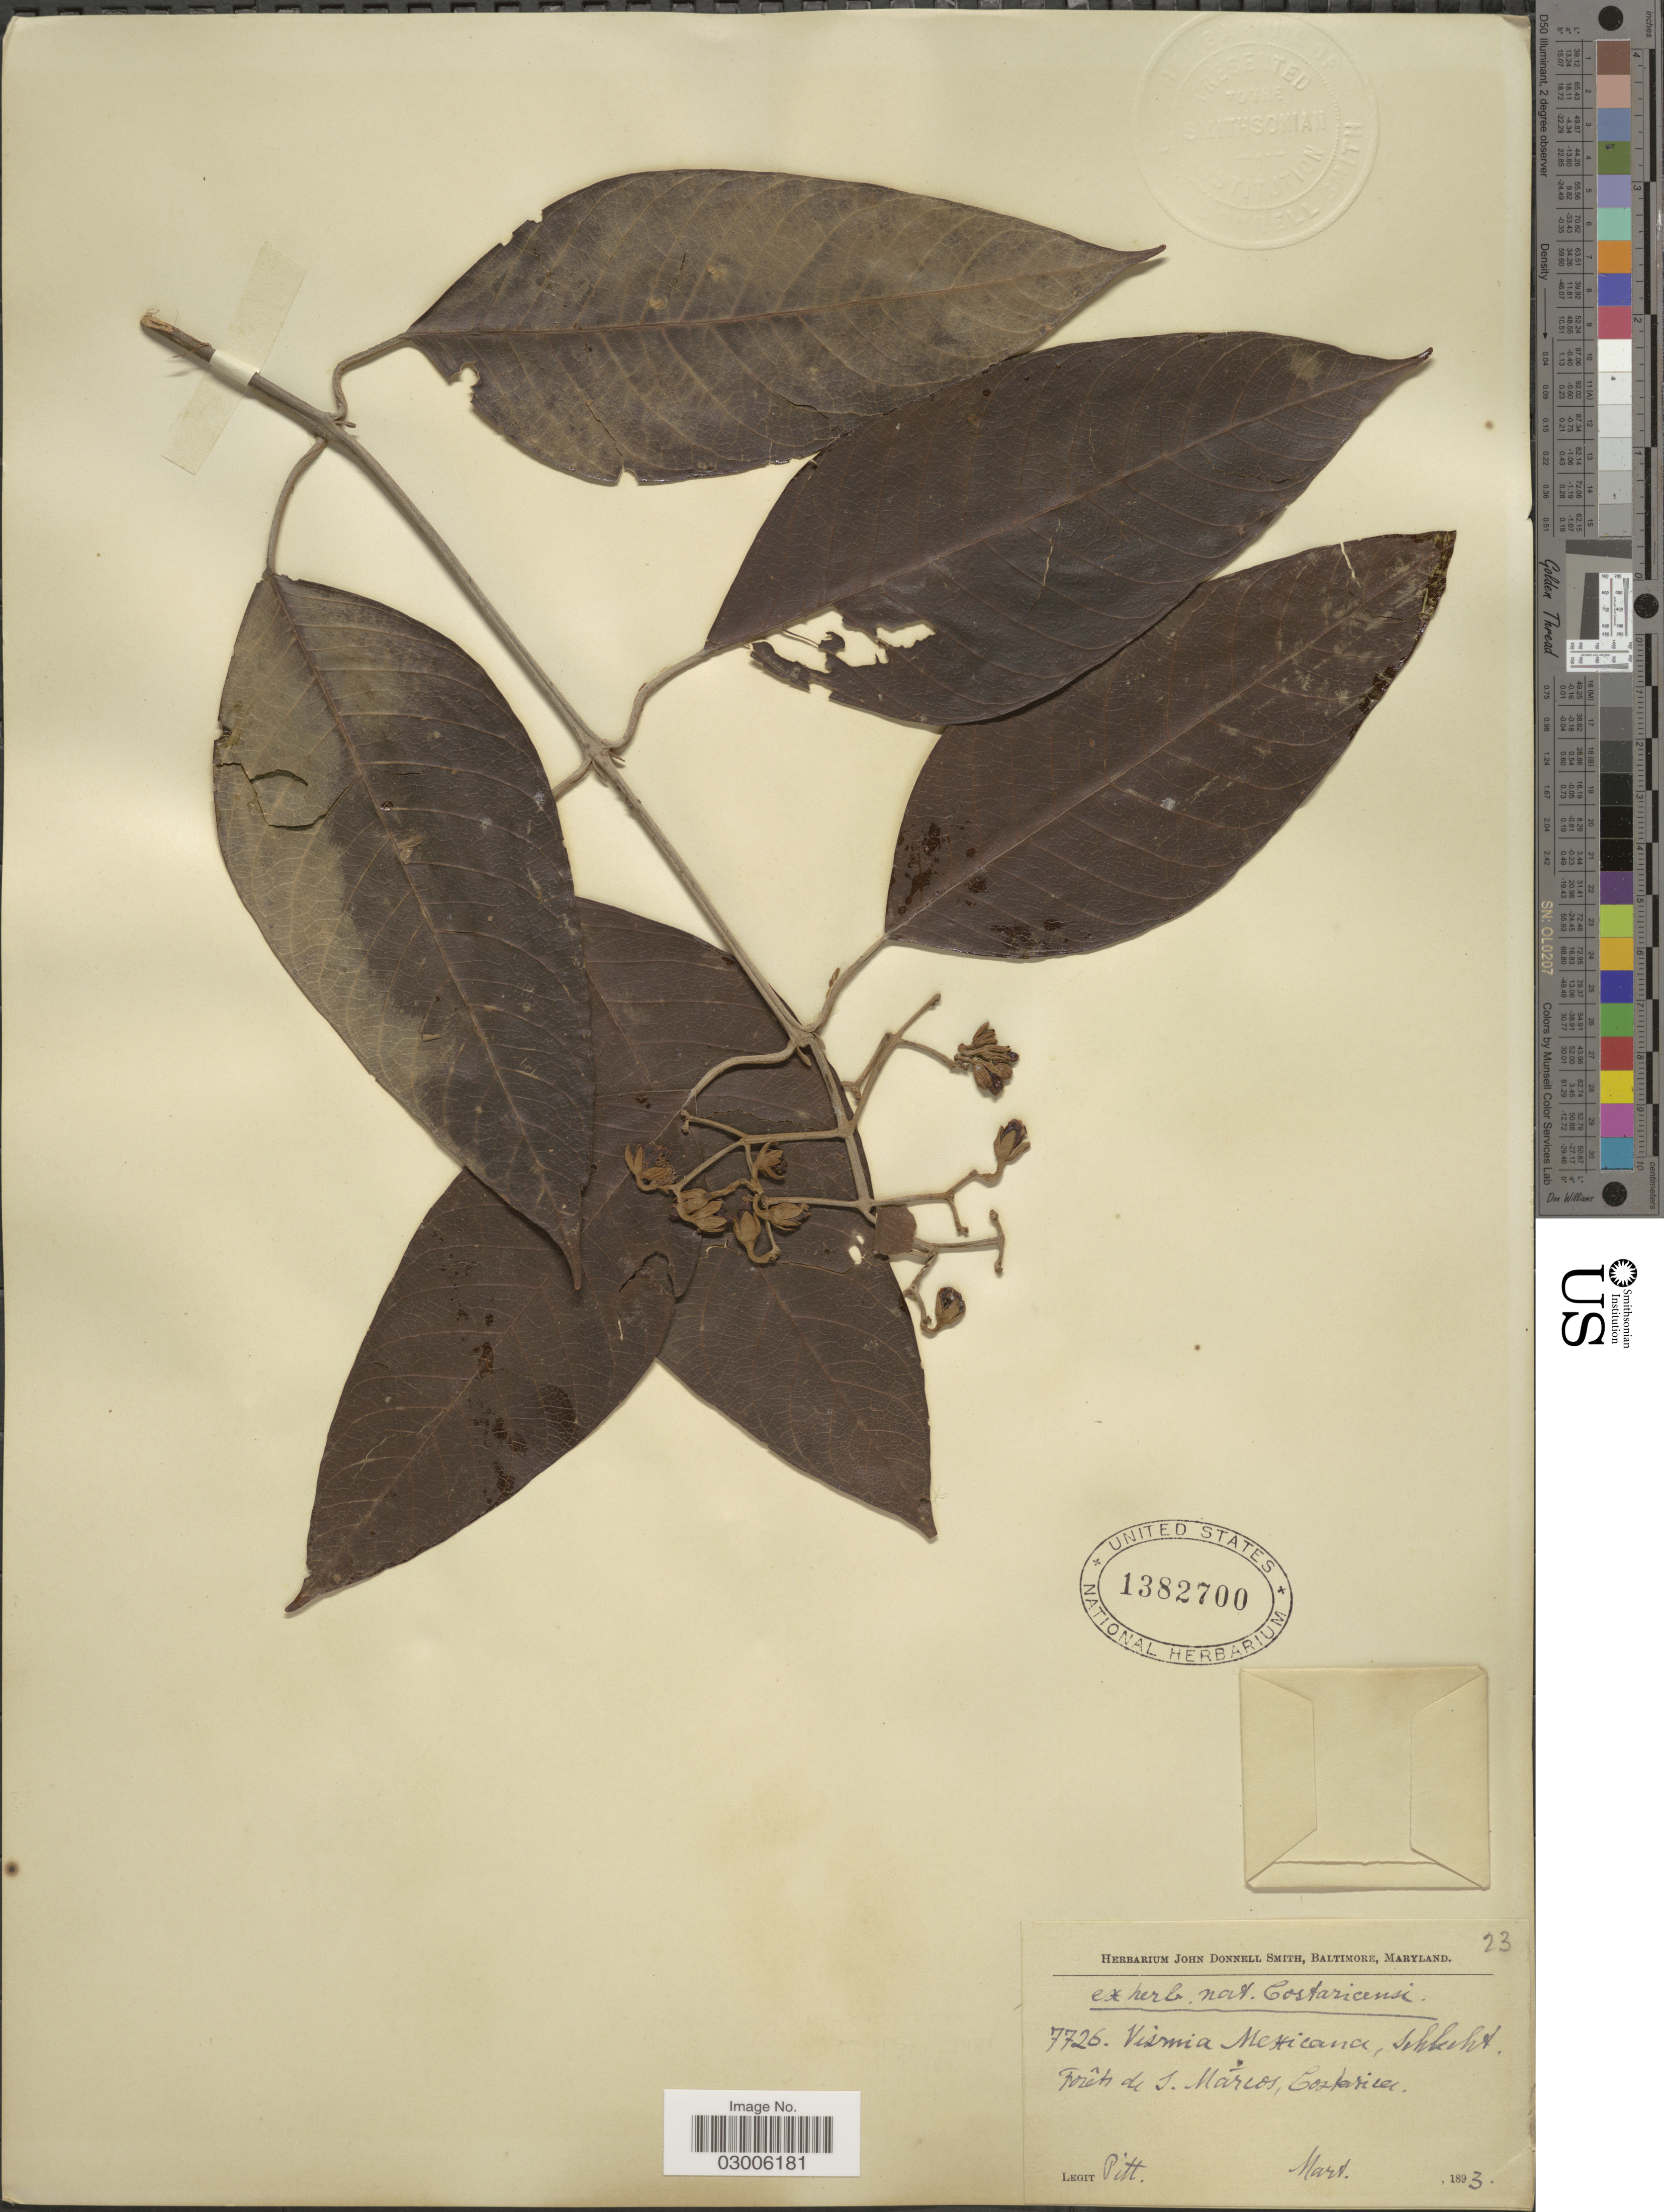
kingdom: Plantae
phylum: Tracheophyta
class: Magnoliopsida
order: Malpighiales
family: Hypericaceae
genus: Vismia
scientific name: Vismia baccifera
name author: (L.) Triana & Planch.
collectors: Pitt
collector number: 7726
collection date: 1893-03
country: Costa Rica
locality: Forêts de S. Márcos.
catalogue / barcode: US 1382700